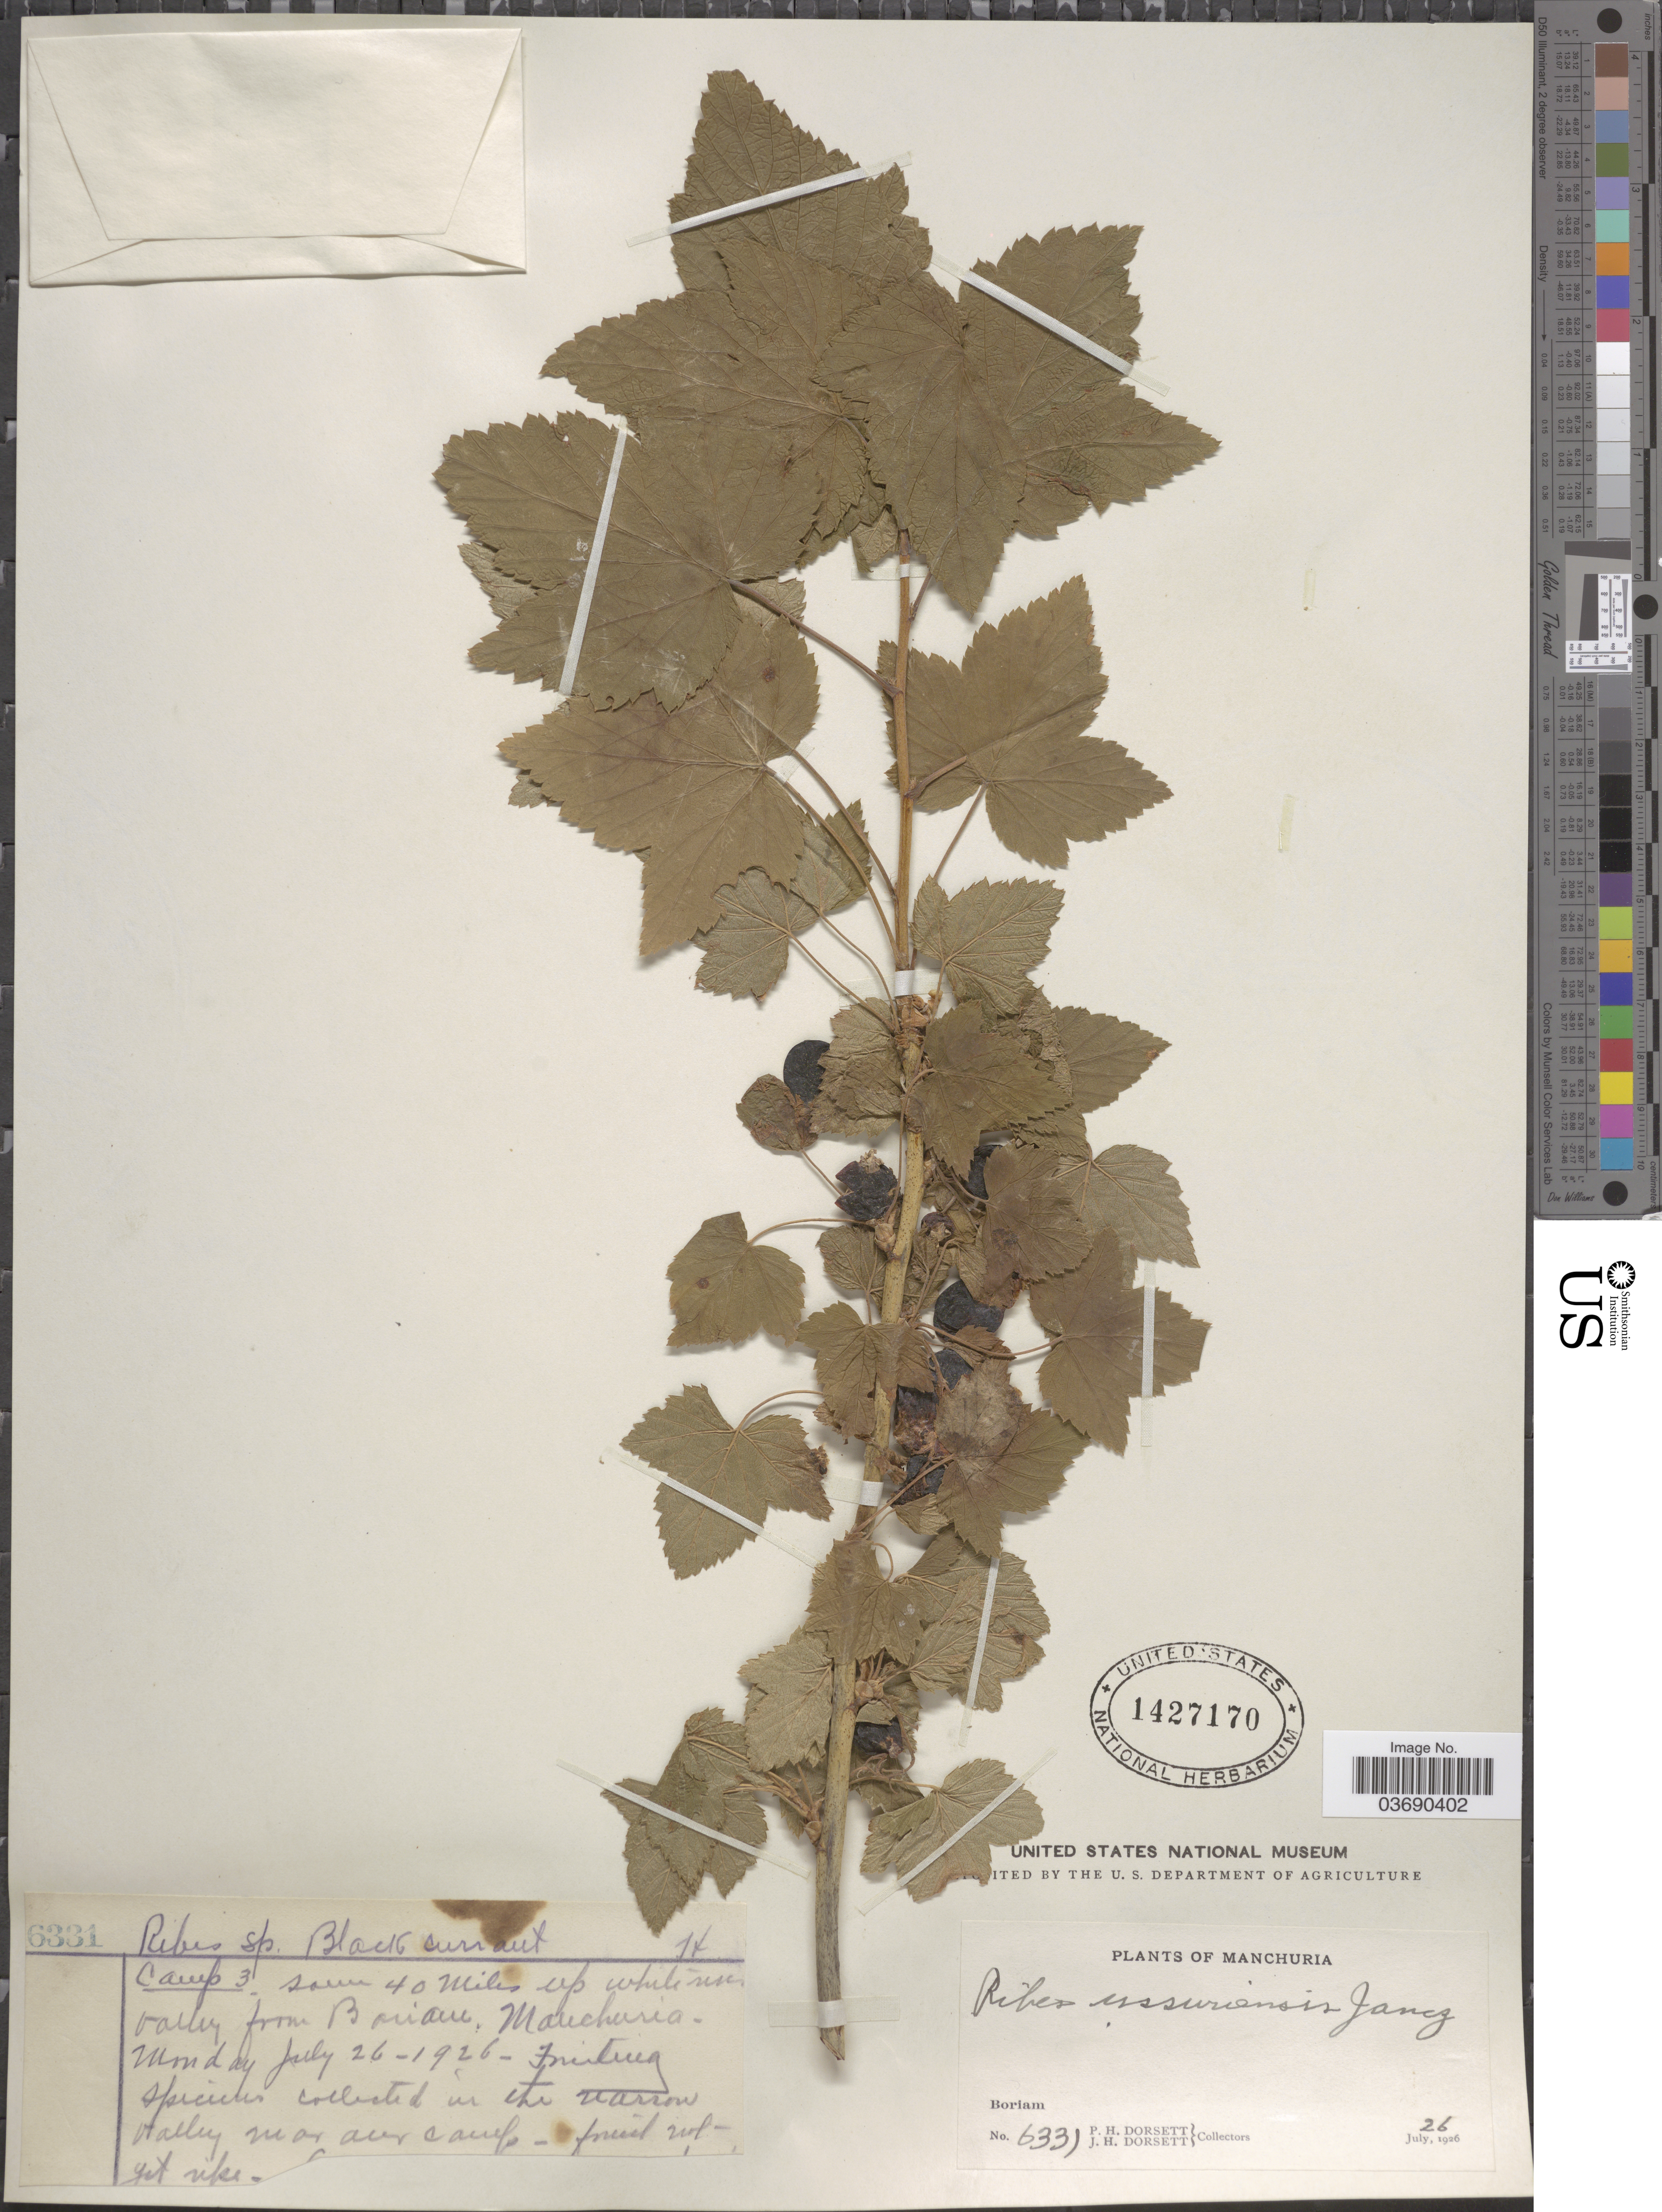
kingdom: Plantae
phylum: Tracheophyta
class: Magnoliopsida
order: Saxifragales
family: Grossulariaceae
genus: Ribes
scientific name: Ribes ussuriense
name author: Jancz.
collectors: P. H. Dorsett & J. Dorsett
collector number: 6331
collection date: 1926-07-26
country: China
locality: Camp 3. ! 40 miles up white river valley from Boriam, Manchuria.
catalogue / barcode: US 1427170